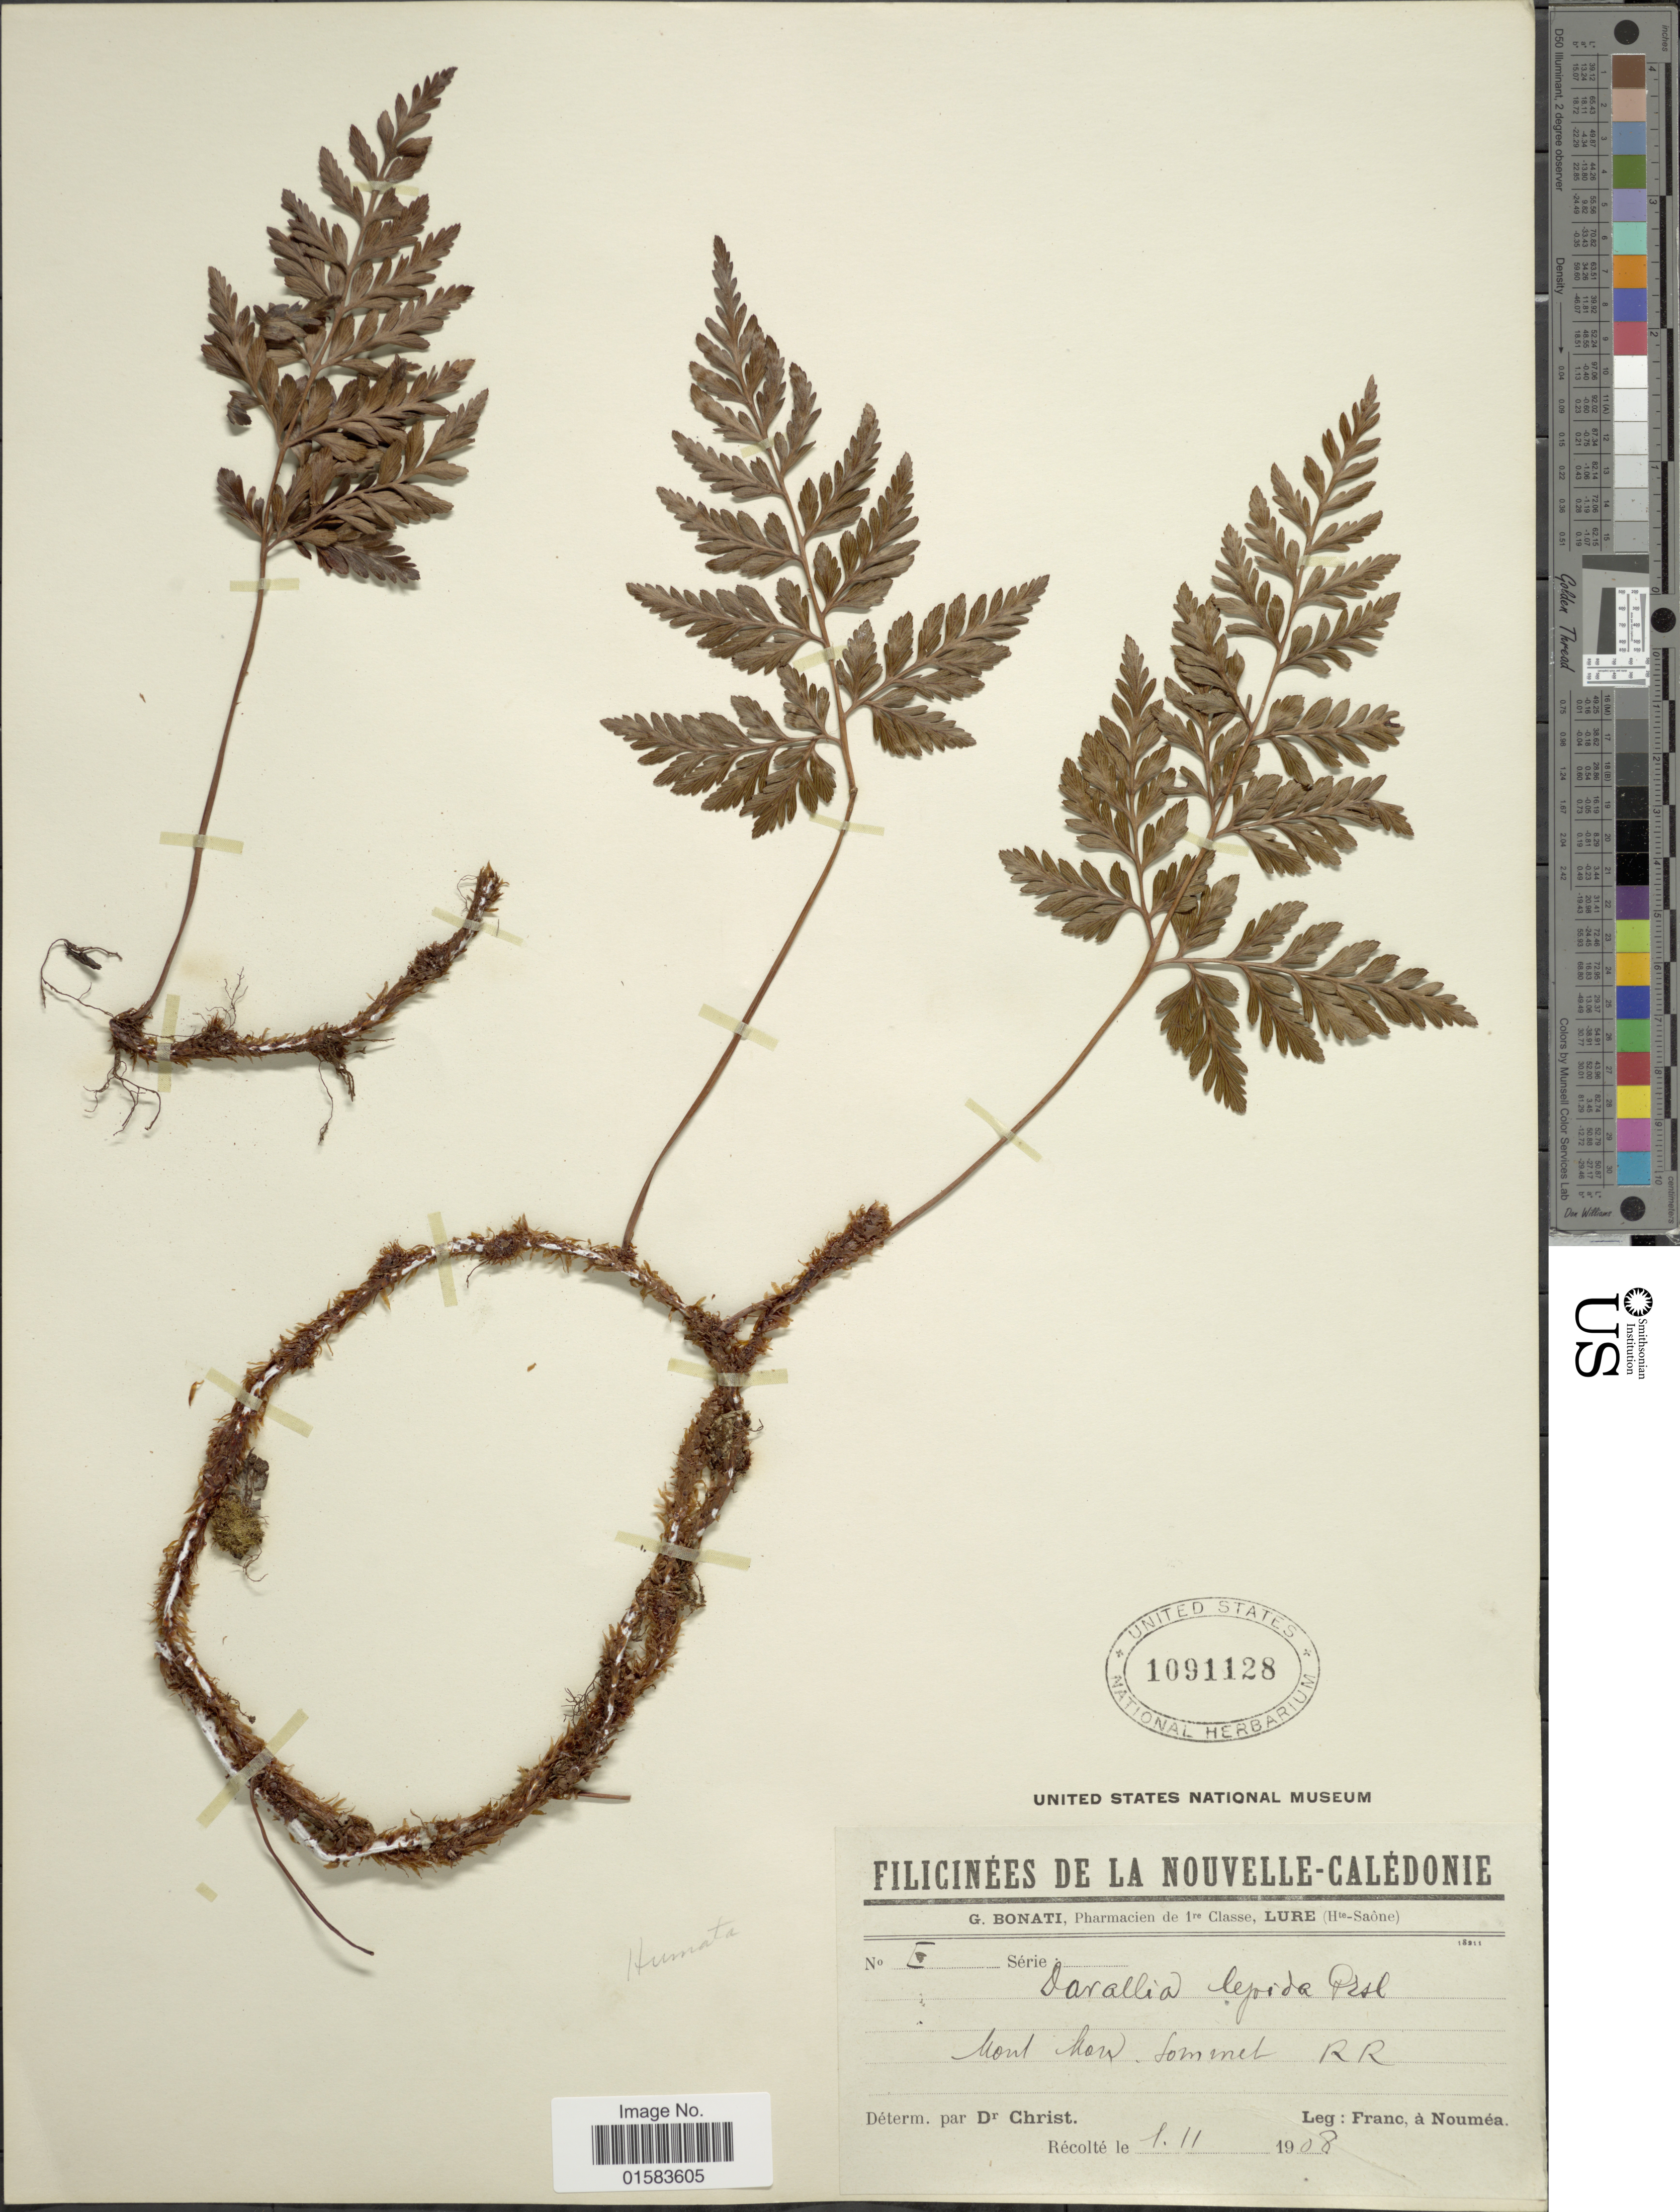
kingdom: Plantae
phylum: Tracheophyta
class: Polypodiopsida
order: Polypodiales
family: Davalliaceae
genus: Davallia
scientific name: Davallia repens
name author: (L. f.) Kuhn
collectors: Franc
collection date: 1908-11-01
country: New Caledonia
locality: Mont Mou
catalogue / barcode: US 1091128